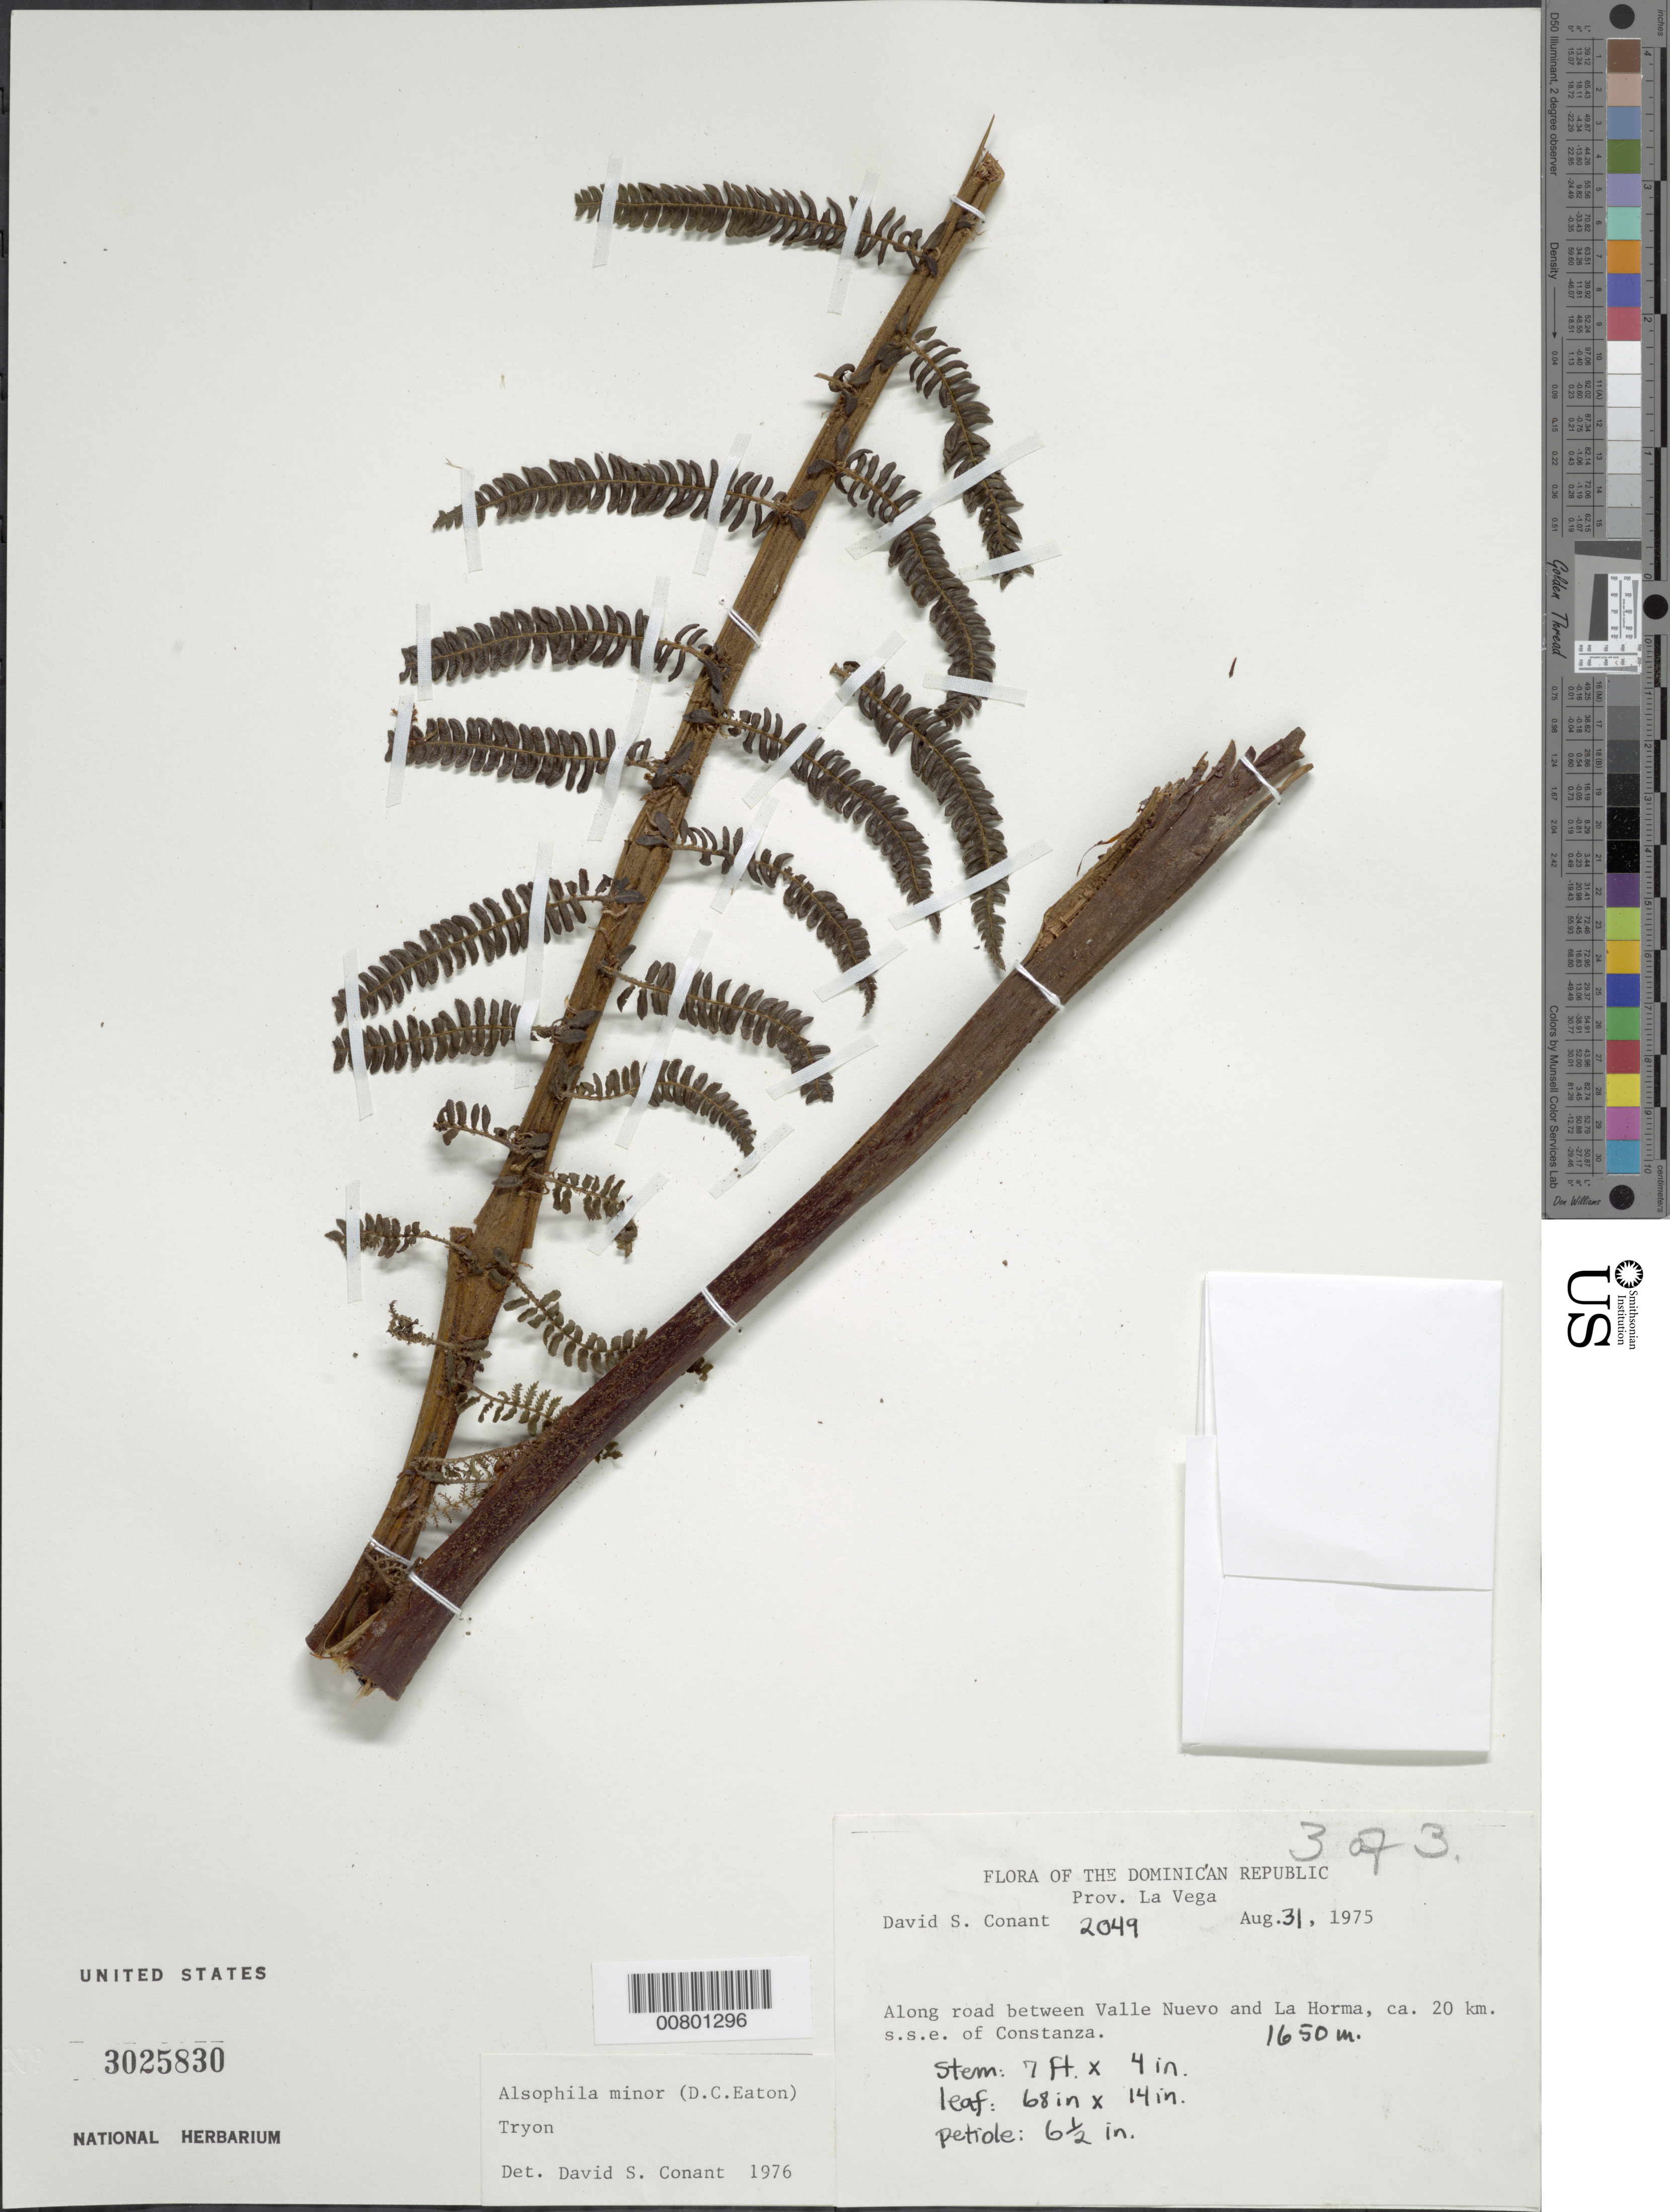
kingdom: Plantae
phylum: Tracheophyta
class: Polypodiopsida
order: Cyatheales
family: Cyatheaceae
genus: Alsophila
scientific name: Alsophila minor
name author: (D.C. Eaton) R.M. Tryon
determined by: Conant, D. S.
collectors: D. S. Conant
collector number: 2049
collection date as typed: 21 Aug 1975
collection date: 1975-08-21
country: Dominican Republic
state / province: La Vega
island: Hispaniola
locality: Valle Nuevo to La Horma road, ca. 20 km SSE of Constanza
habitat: Roadside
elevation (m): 1650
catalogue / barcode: US 3025830